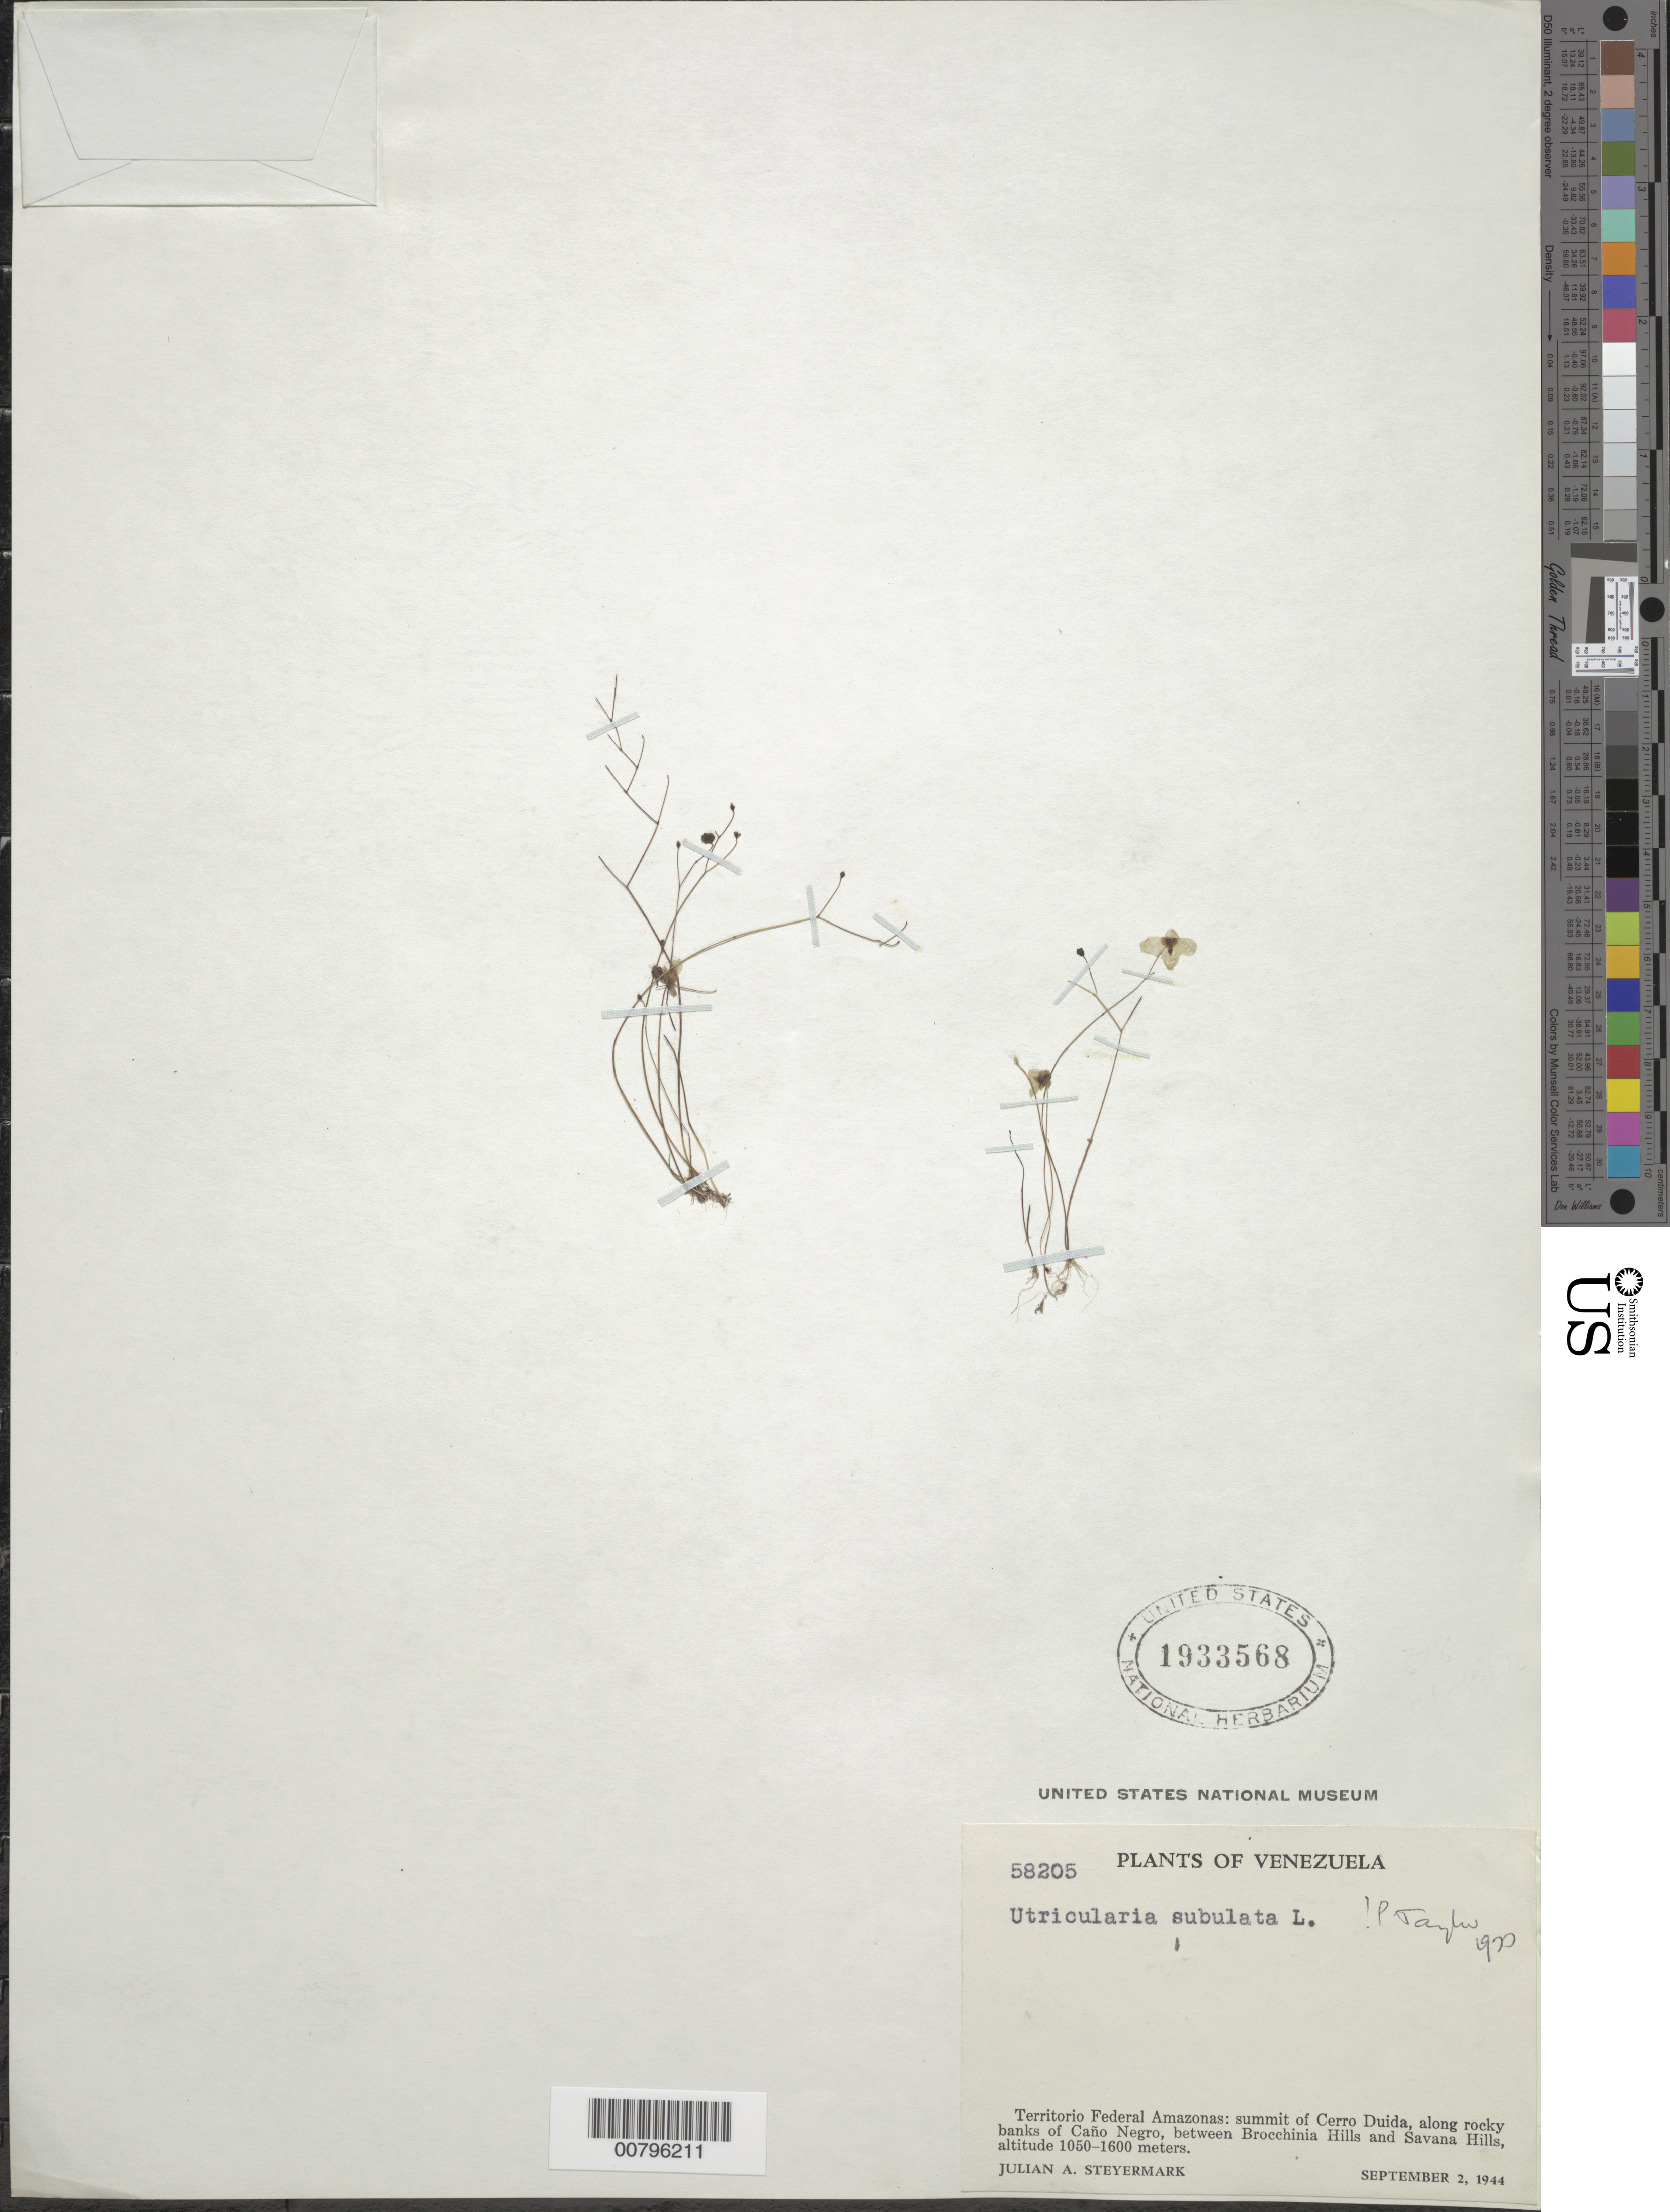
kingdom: Plantae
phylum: Tracheophyta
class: Magnoliopsida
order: Lamiales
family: Lentibulariaceae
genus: Utricularia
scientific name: Utricularia subulata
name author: L.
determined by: Taylor, P.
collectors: J. Steyermark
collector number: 58205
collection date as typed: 2-Sep-44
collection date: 1944-09-02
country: Venezuela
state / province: Amazonas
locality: Cerro Duida, summit; Caño Negro, betw. Brocchinia Hills and Savanna Hills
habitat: Along rocky banks of stream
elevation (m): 1050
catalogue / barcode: US 1933568